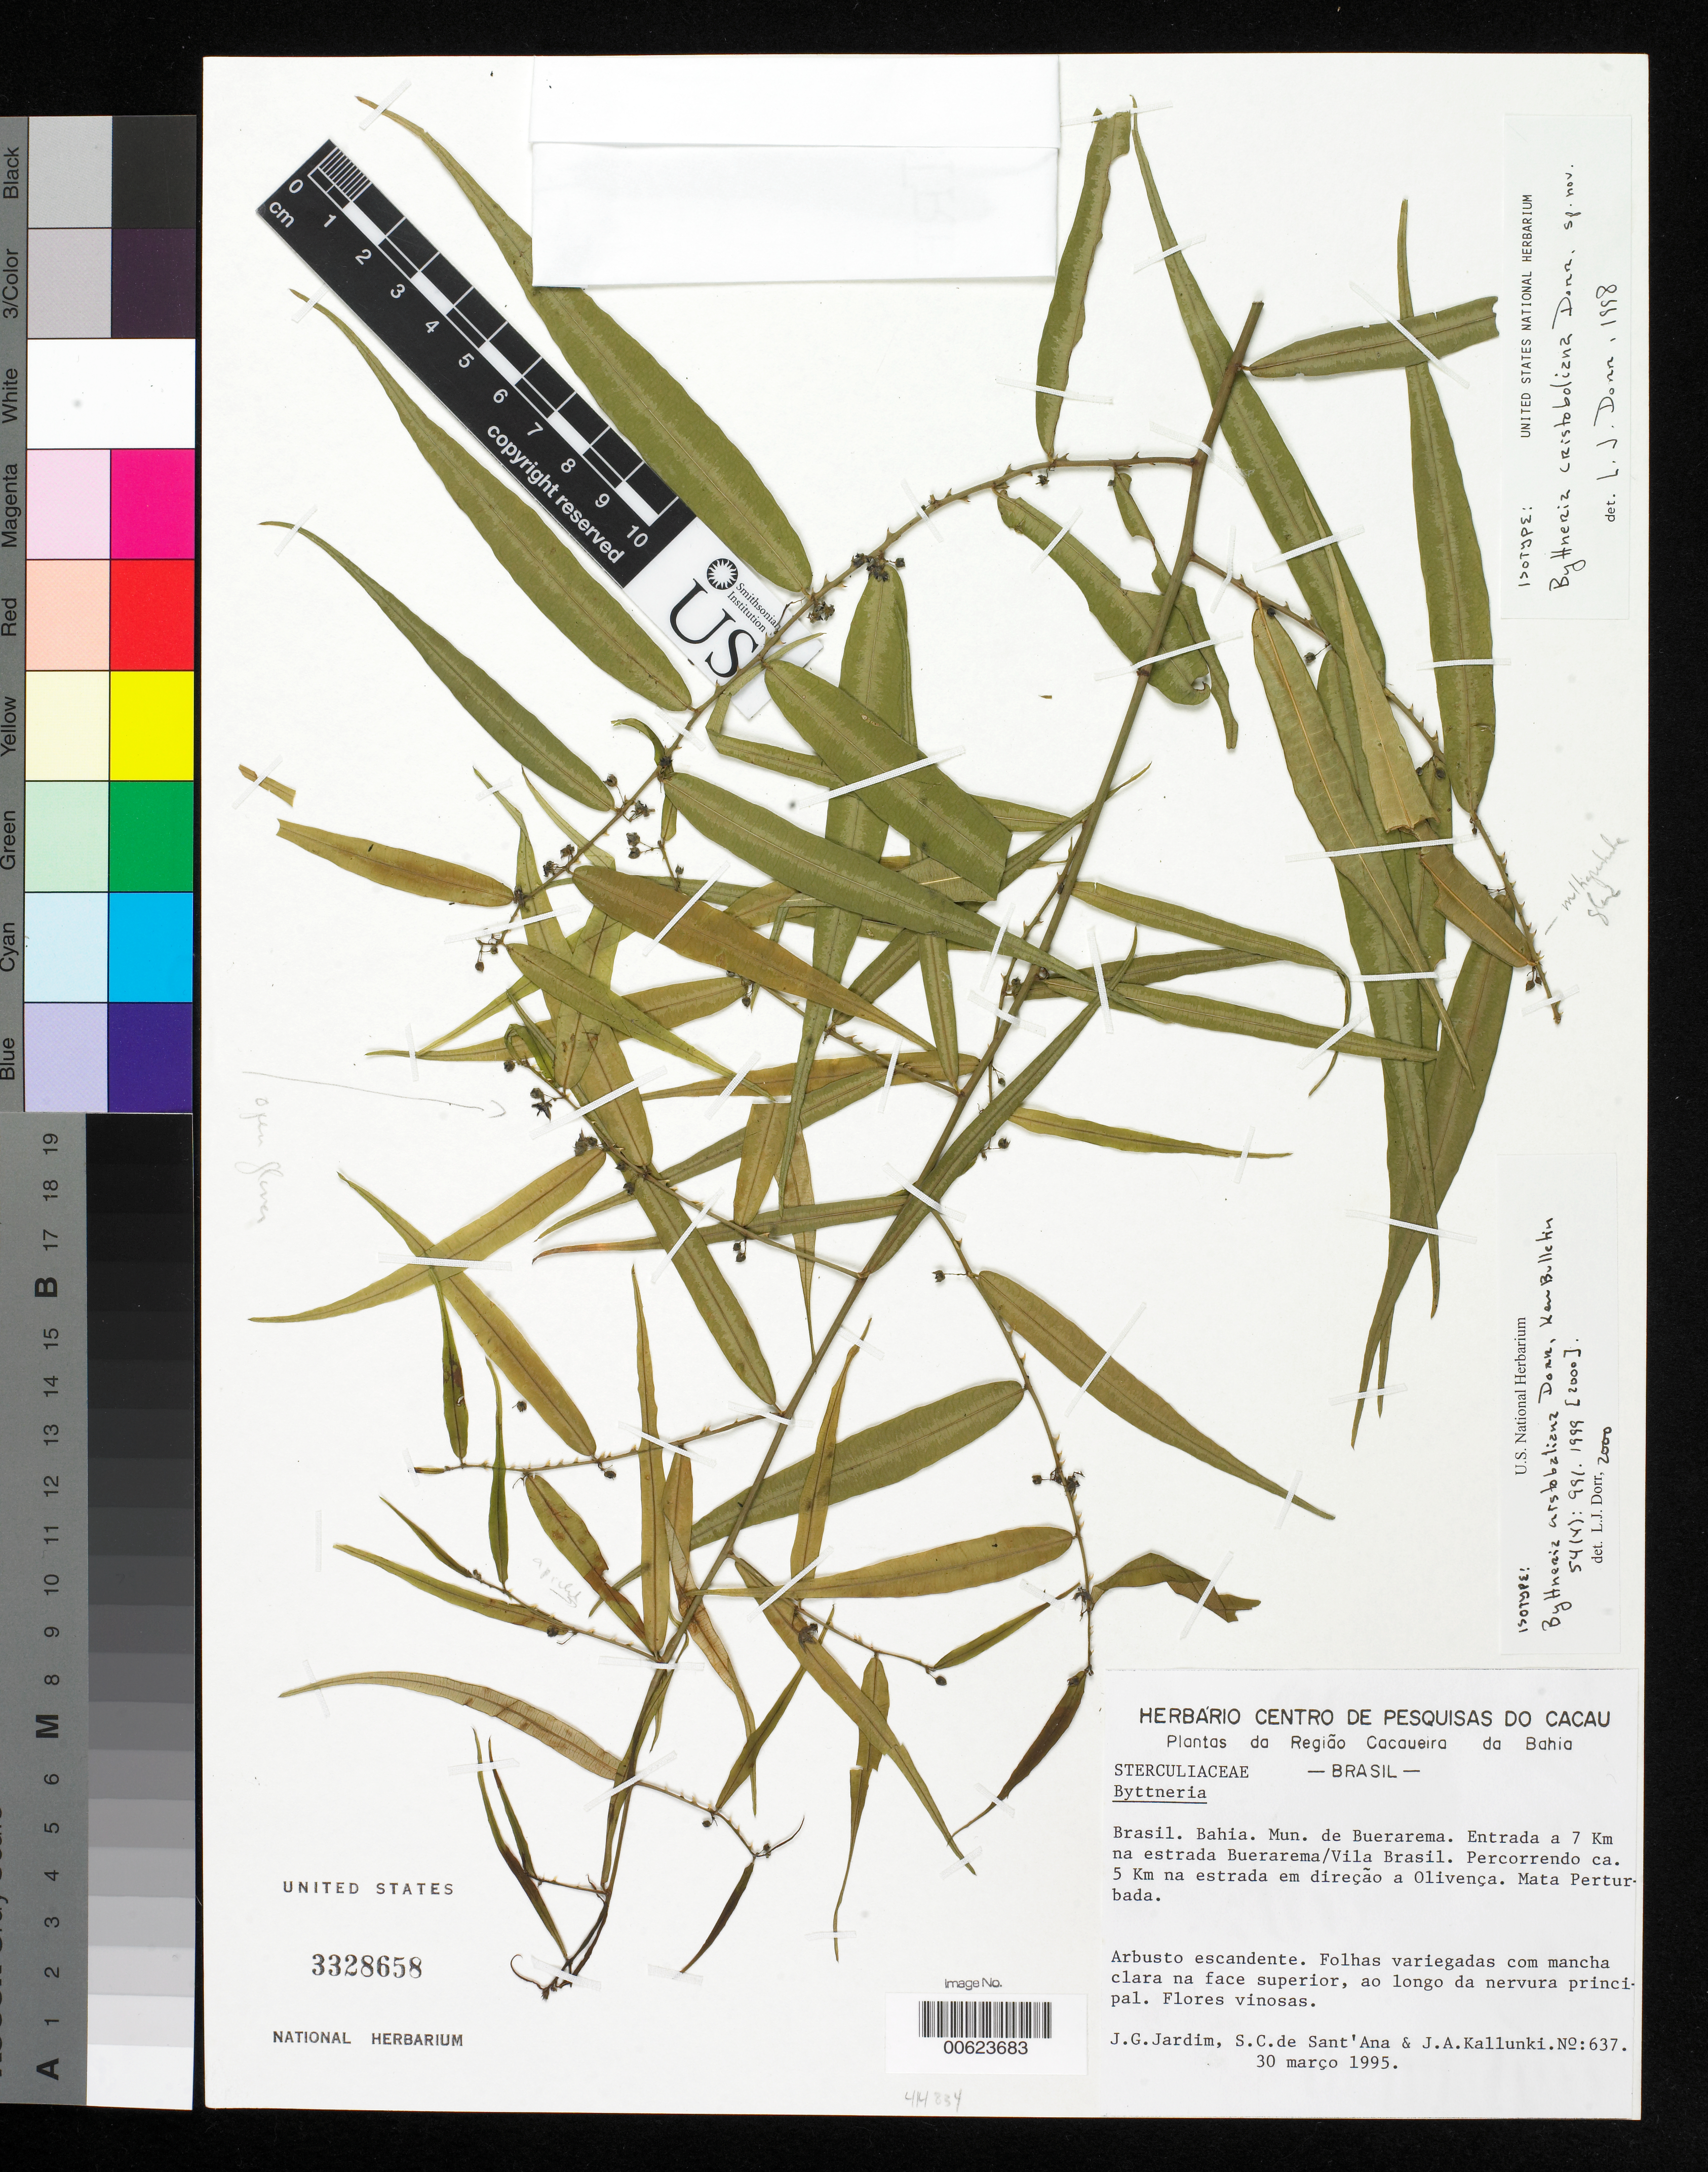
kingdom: Plantae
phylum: Tracheophyta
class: Magnoliopsida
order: Malvales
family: Malvaceae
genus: Byttneria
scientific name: Byttneria cristobaliana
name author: Dorr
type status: Isotype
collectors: J. Jardim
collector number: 637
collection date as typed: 30 Mar 1995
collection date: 1995-03-30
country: Brazil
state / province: Bahia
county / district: Buerarema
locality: Entrada 7 km N estrada Buerarema / vila Brasil, percorrenso ca. 5 km N estrada em direcao a Olivenca, mata perturbada.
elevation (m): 1219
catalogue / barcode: US 3328658